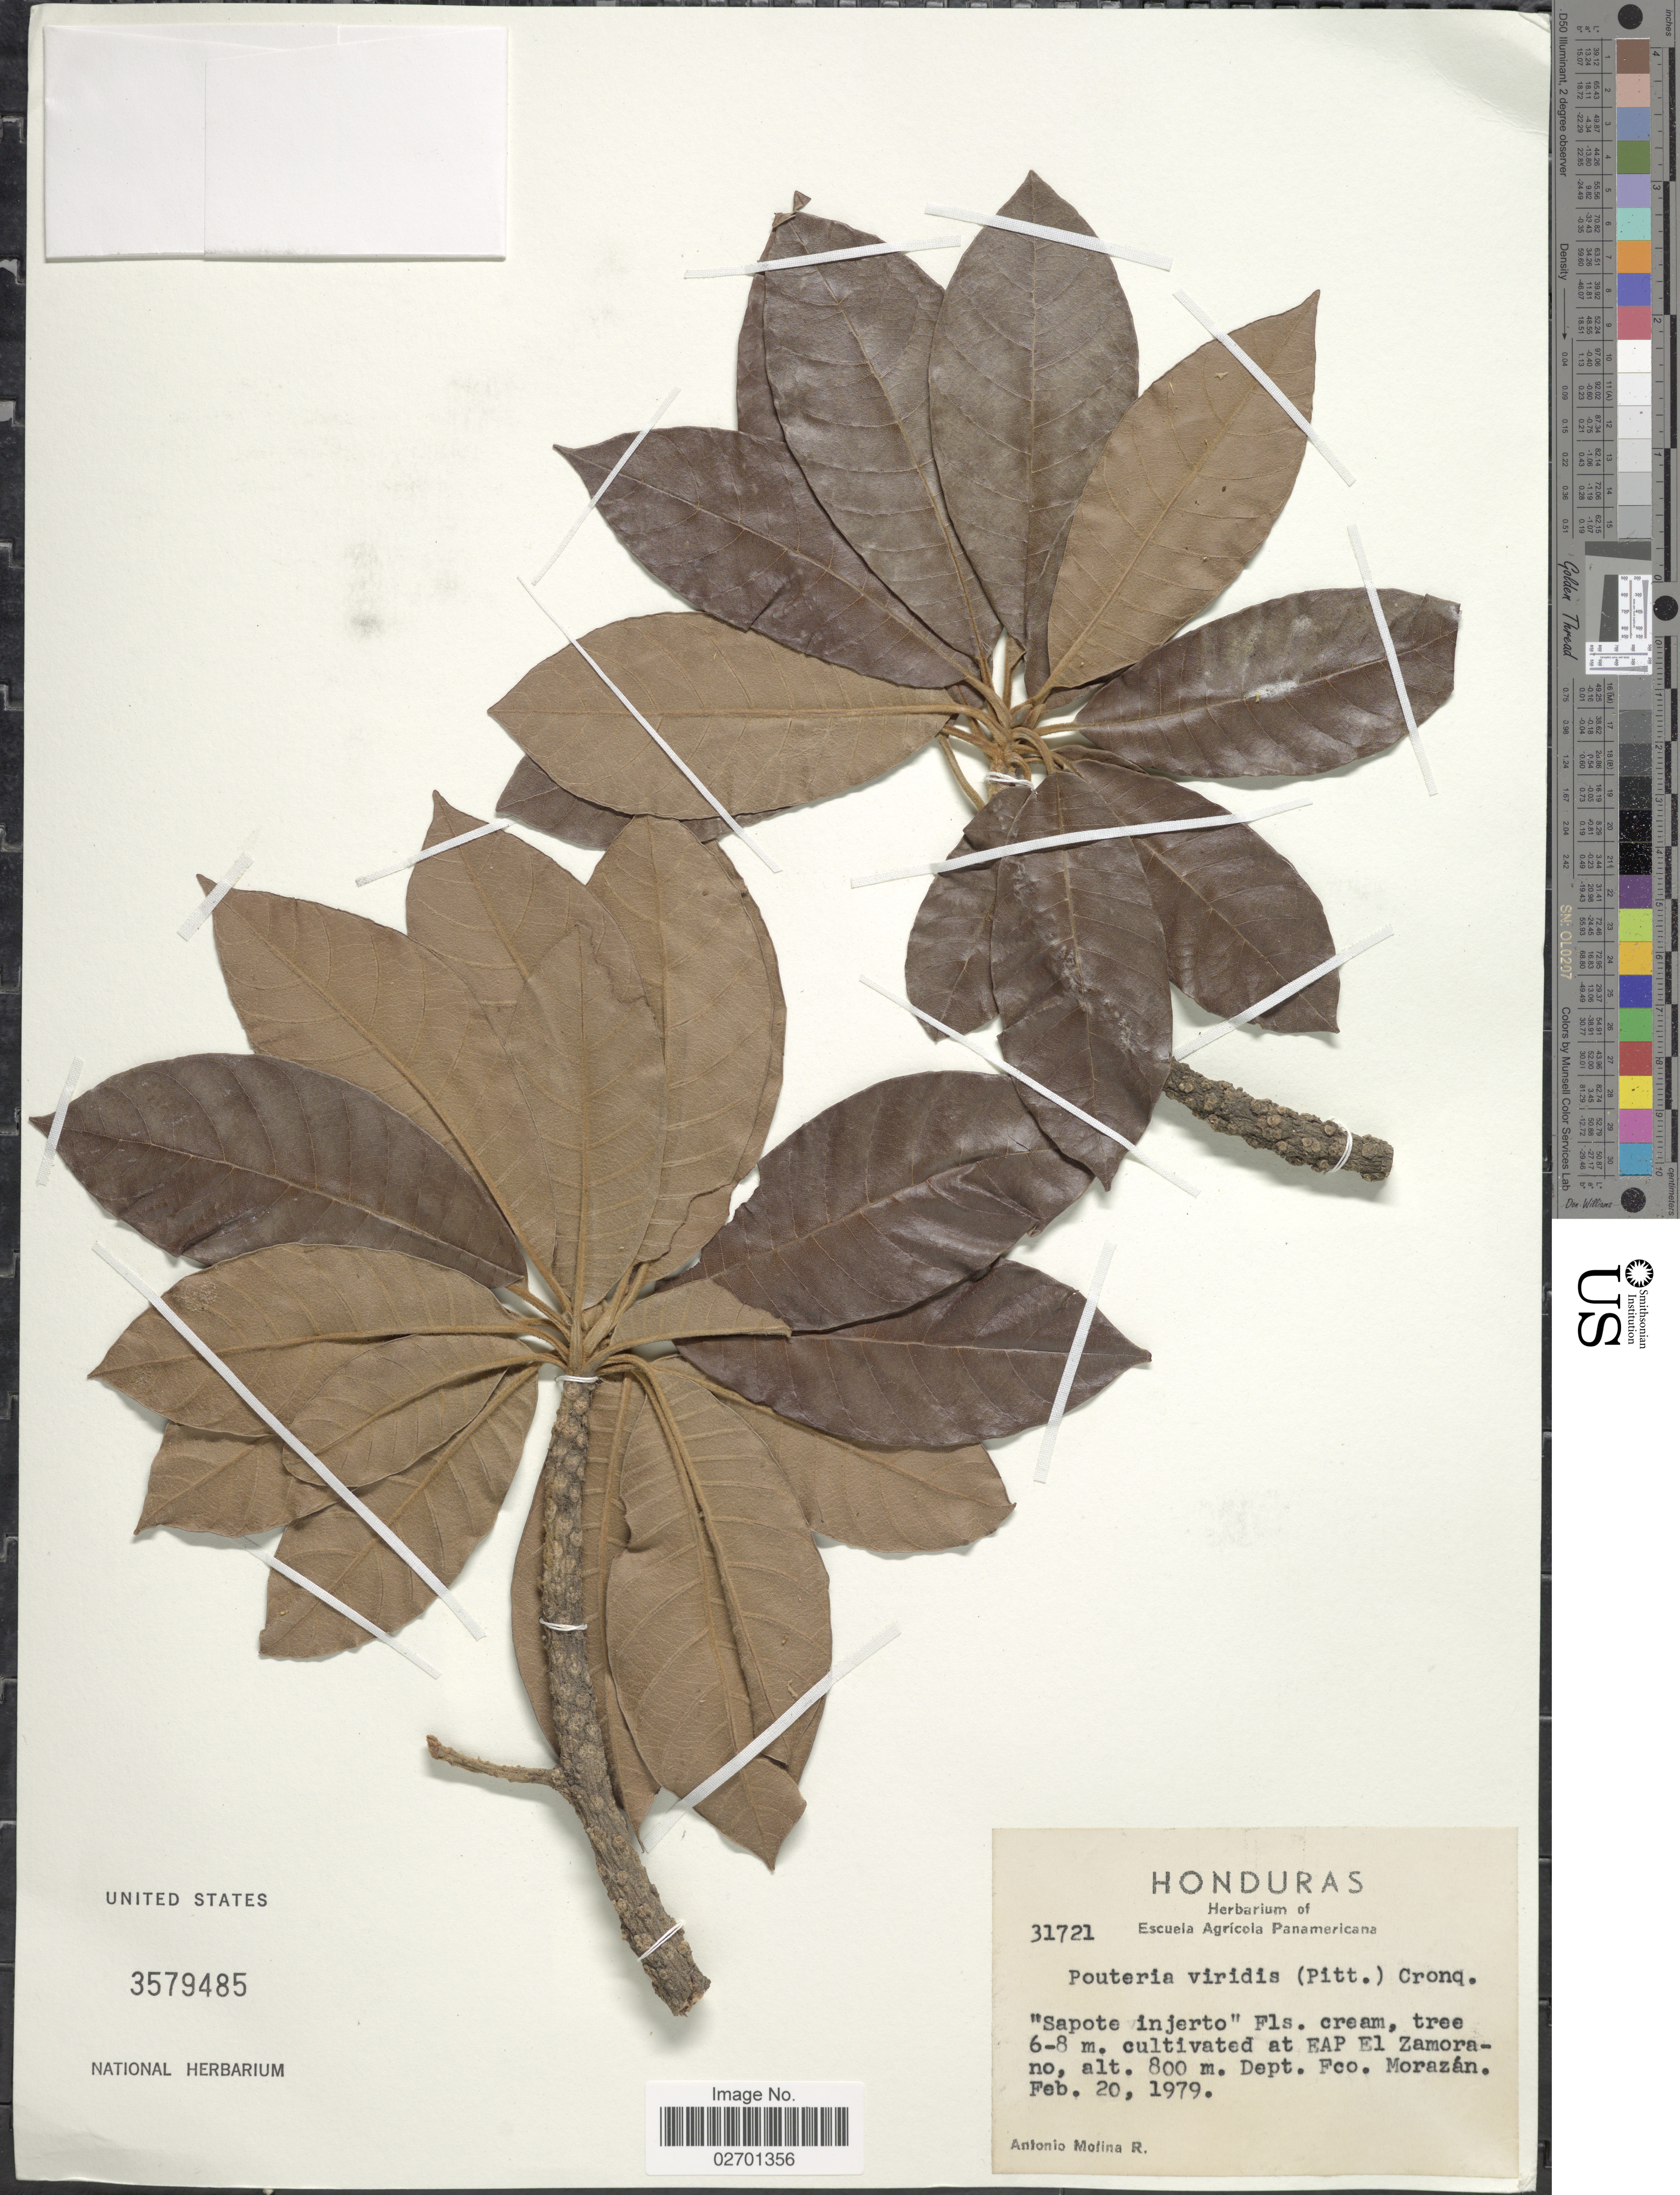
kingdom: Plantae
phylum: Tracheophyta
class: Magnoliopsida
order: Ericales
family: Sapotaceae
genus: Pouteria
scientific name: Pouteria viridis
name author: (Pittier) Cronq.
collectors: A. Molina R.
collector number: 31721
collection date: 1979-02-20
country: Honduras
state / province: Fco. Morazán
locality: Cultivated at EAP El Zamorano.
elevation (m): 800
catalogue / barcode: US 3579485